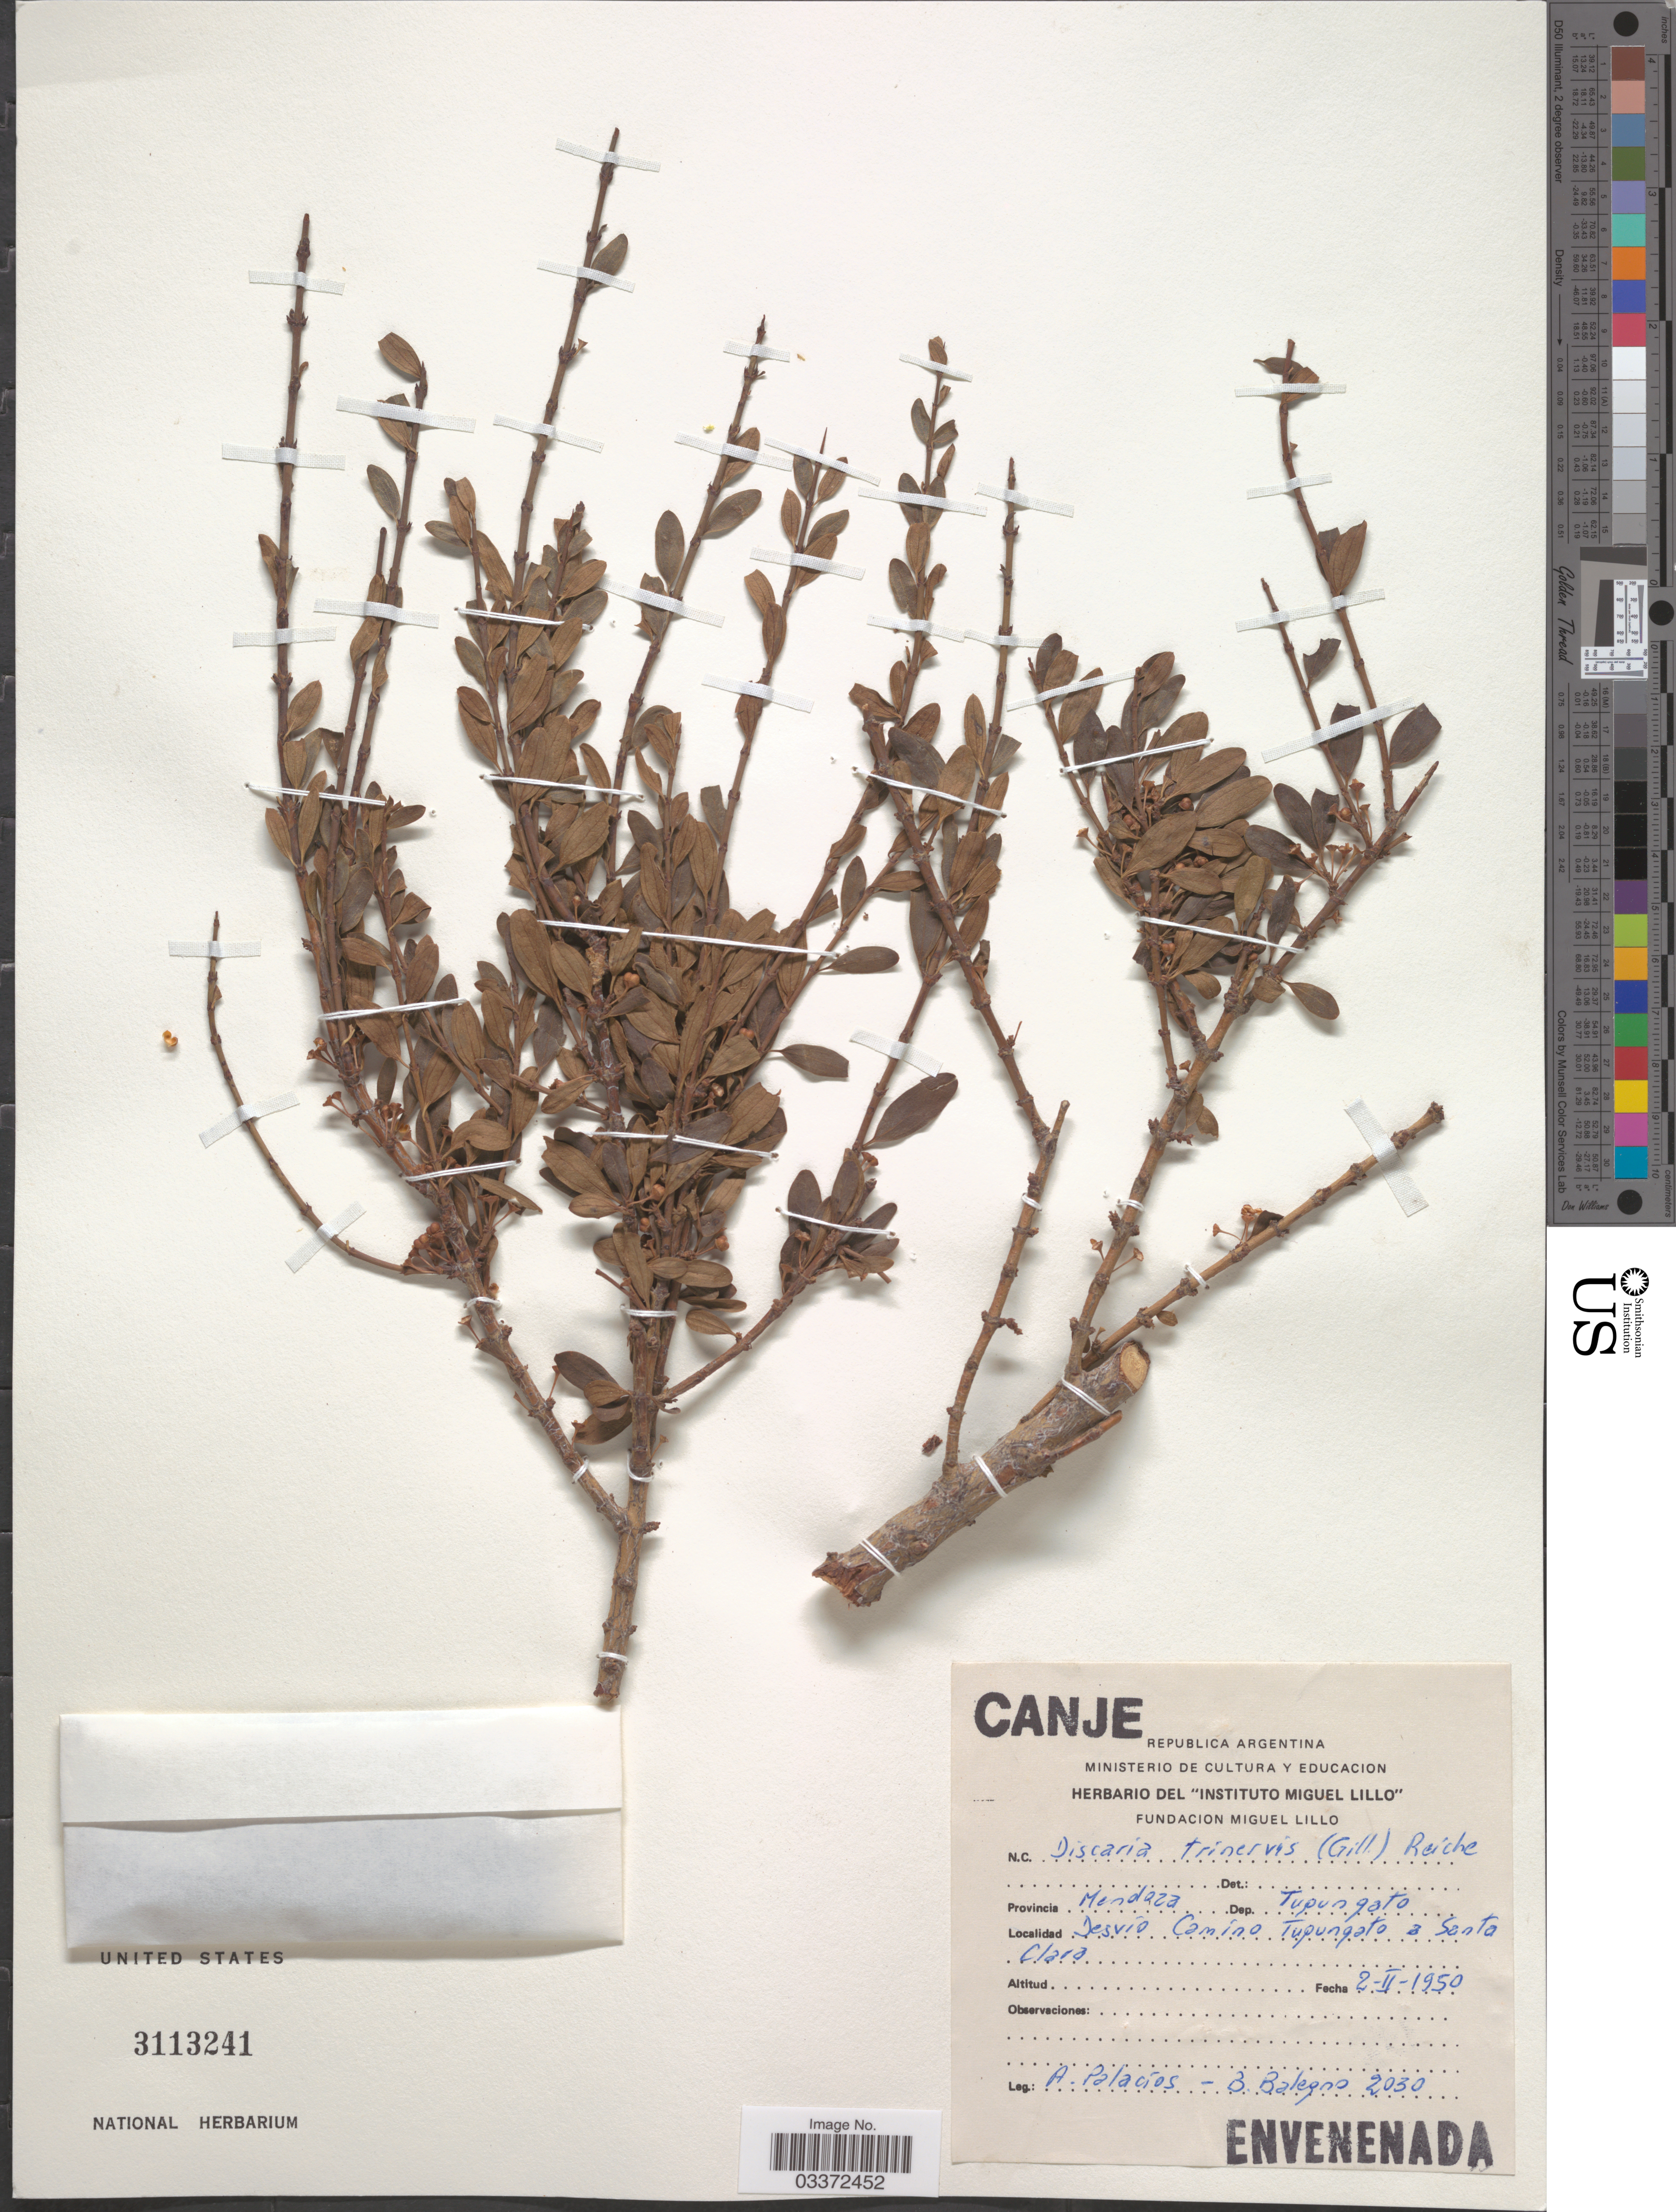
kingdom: Plantae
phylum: Tracheophyta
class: Magnoliopsida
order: Rosales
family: Rhamnaceae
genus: Ochetophila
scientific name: Ochetophila trinervis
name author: (Gillies ex Hook.) Poepp. ex Endl.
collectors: A. Palacios & B. Balegno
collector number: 2030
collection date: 1950-02-02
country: Argentina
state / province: Mendoza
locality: Dep. Tupungato, Desvío. Camino Tupungato a Santa Clara.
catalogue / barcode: US 3113241